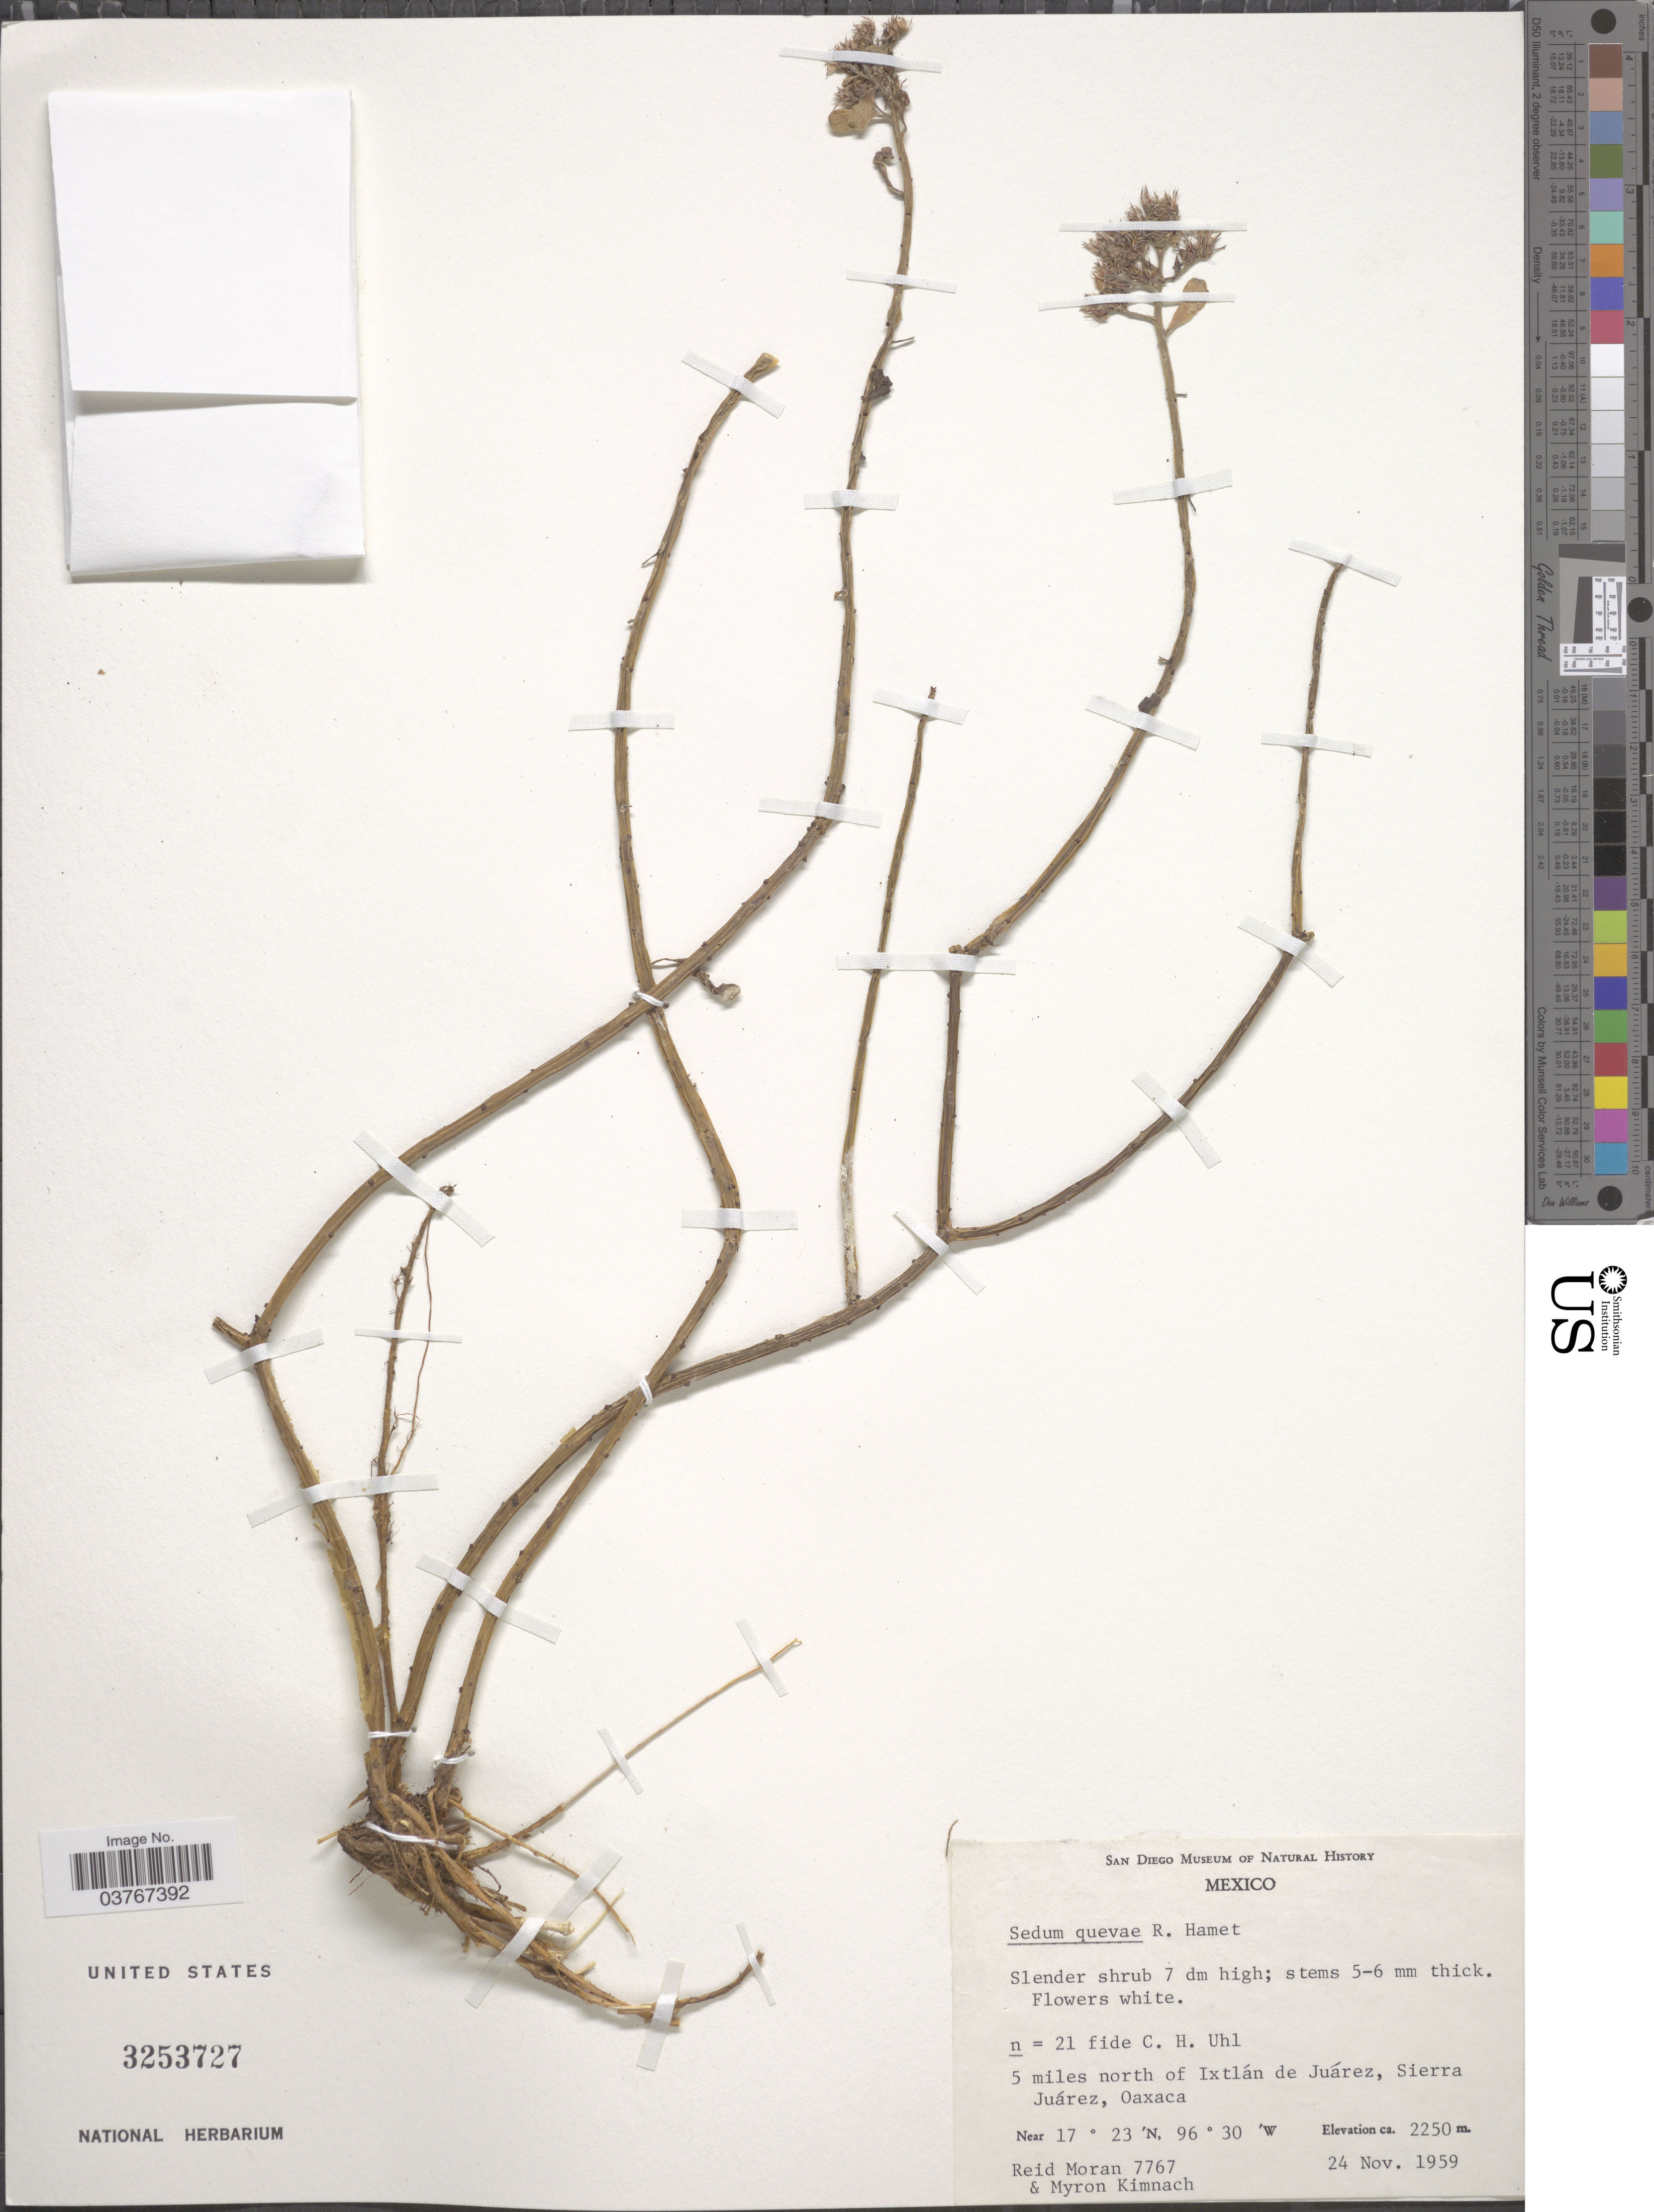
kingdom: Plantae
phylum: Tracheophyta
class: Magnoliopsida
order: Saxifragales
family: Crassulaceae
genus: Sedum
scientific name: Sedum quevae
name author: Raym.-Hamet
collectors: R. V. Moran & M. W. Kimnach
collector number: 7767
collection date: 1959-11-24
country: Mexico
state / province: Oaxaca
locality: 5 miles north of Ixtlán de Juárez, Sierra Juárez.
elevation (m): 2250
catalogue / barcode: US 3253727